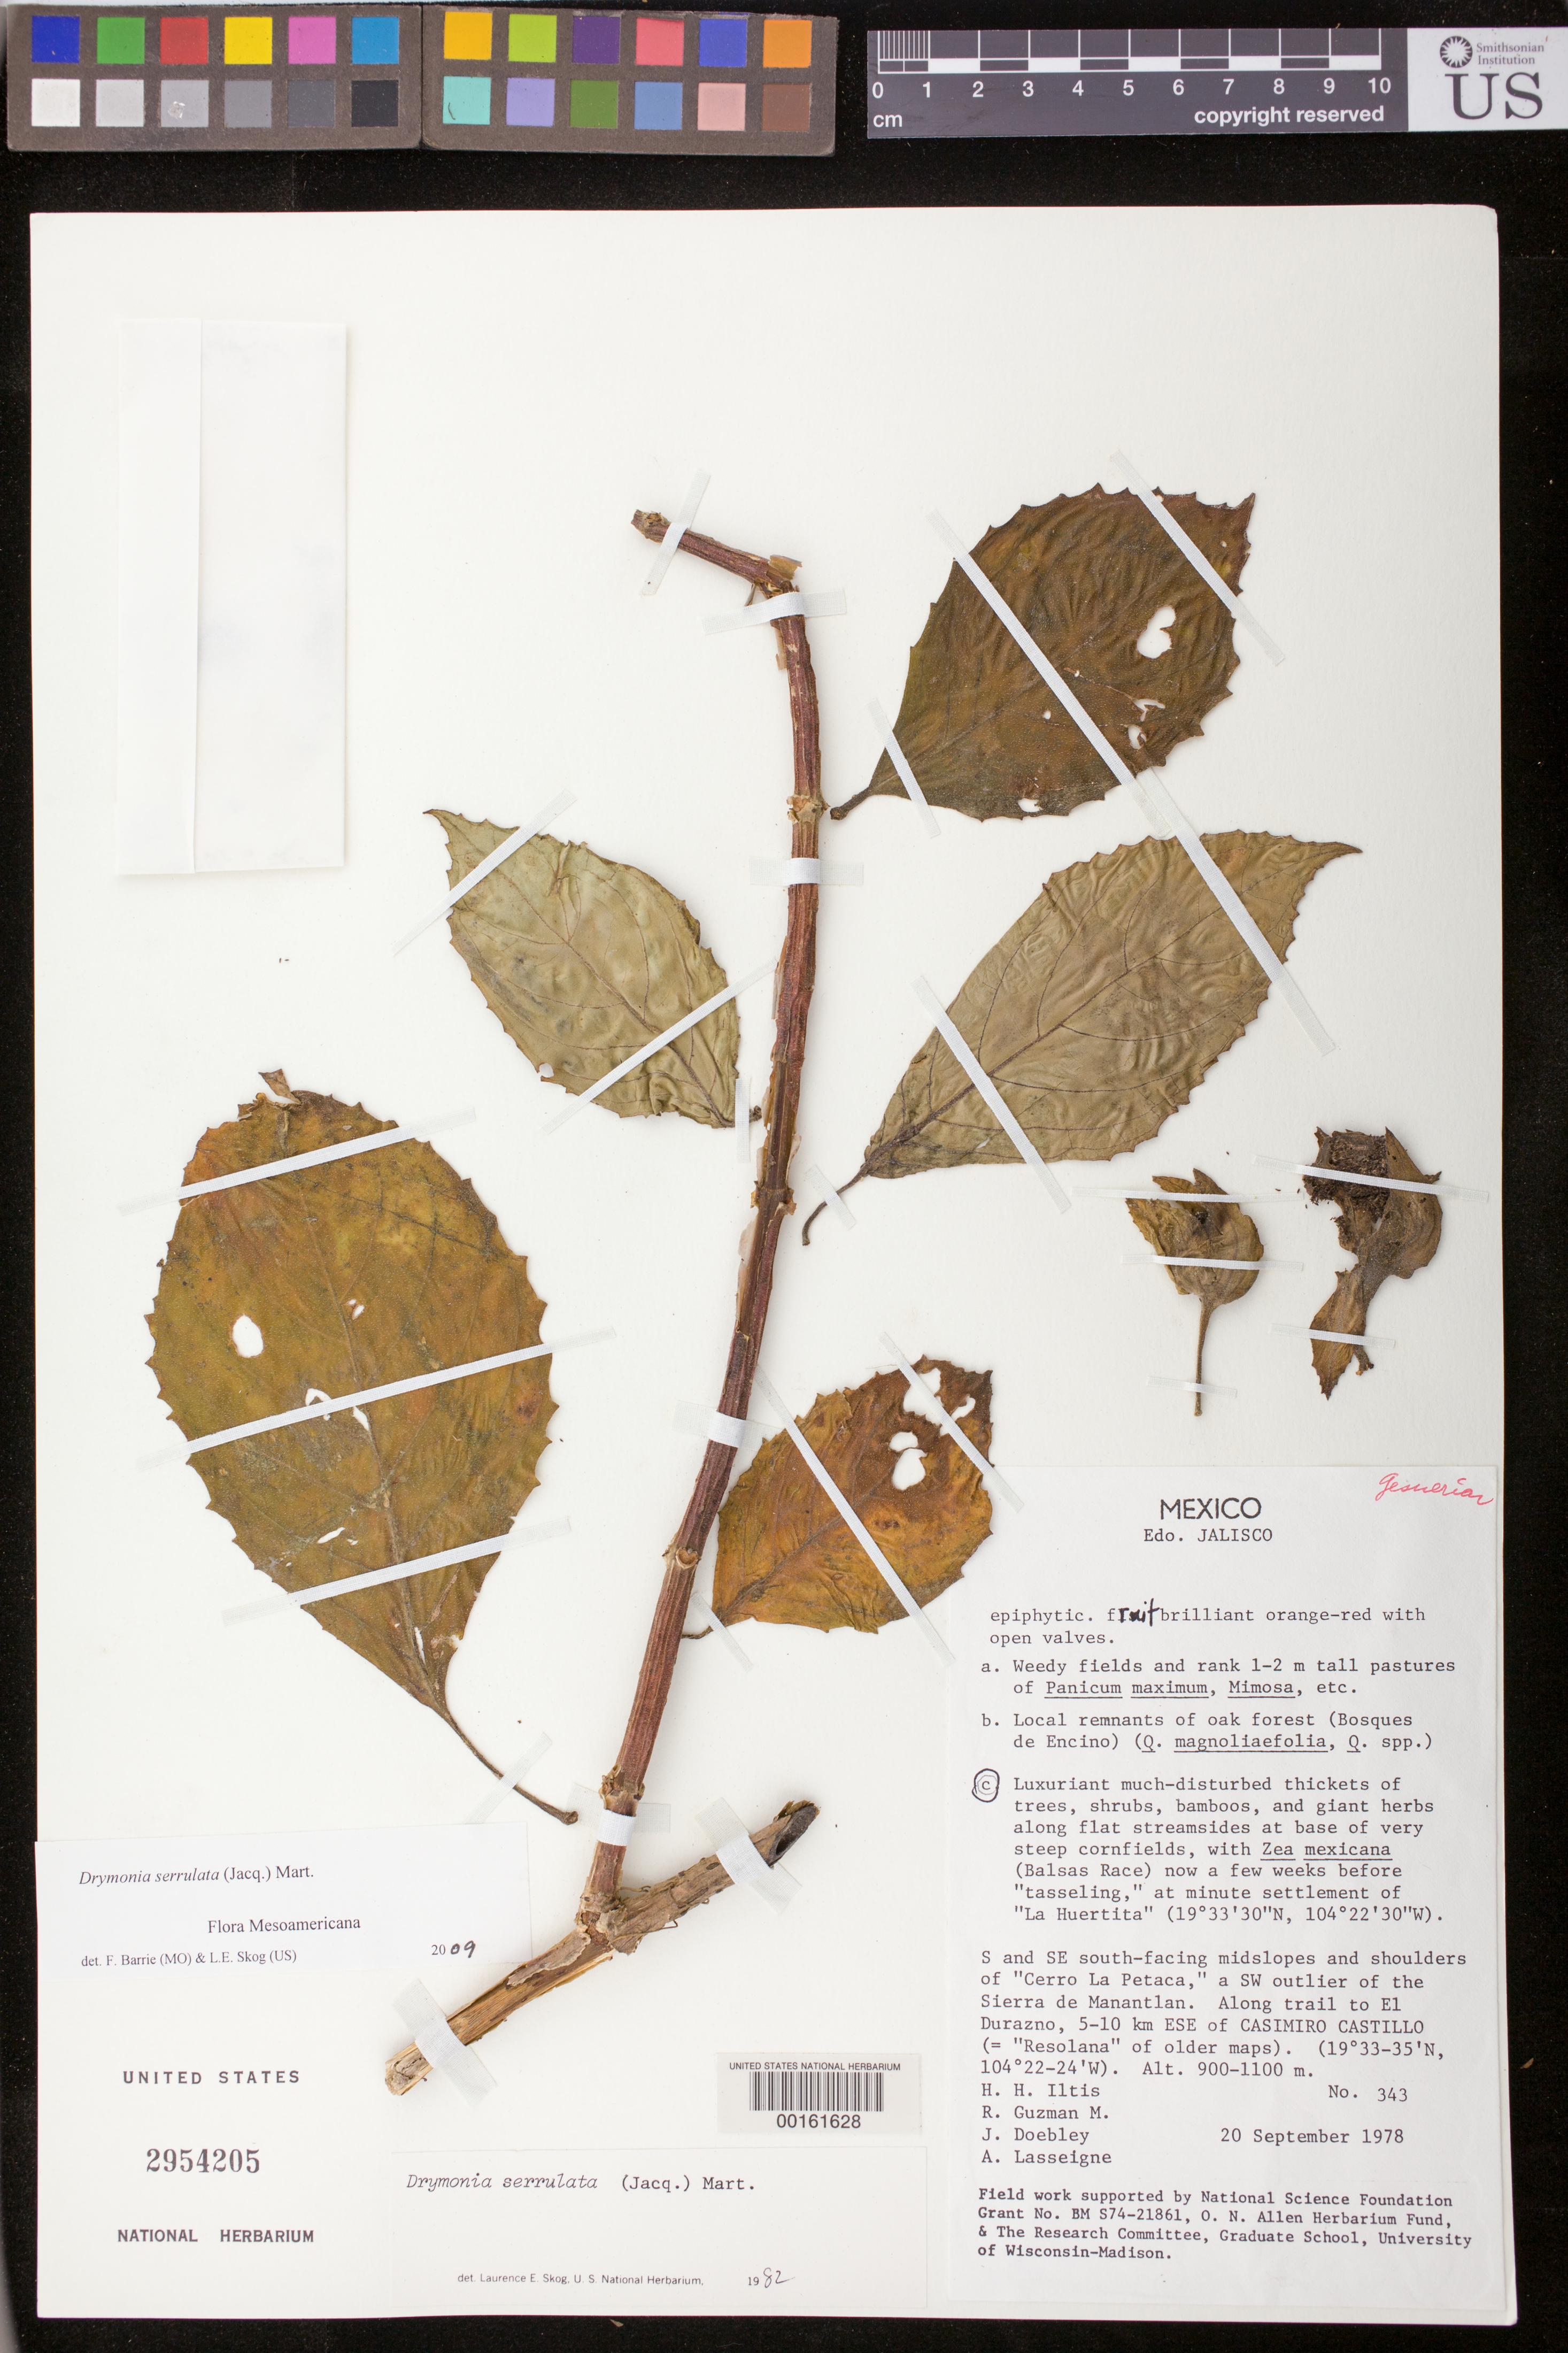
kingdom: Plantae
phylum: Tracheophyta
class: Magnoliopsida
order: Lamiales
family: Gesneriaceae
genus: Drymonia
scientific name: Drymonia serrulata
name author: (Jacq.) Mart.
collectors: H. H. Iltis & et al.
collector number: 343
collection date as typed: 20 Sep 1978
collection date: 1978-09-20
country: Mexico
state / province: Jalisco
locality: S and SE facing midslopes & shoulders of "Cerro la Petaca," a SW outlier of Sierra de Manantlan, along trail to El Durazno ..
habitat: Luxuriant much-disturbed thickets of trees, shrubs, bamboos ..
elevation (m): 900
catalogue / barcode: US 2954205